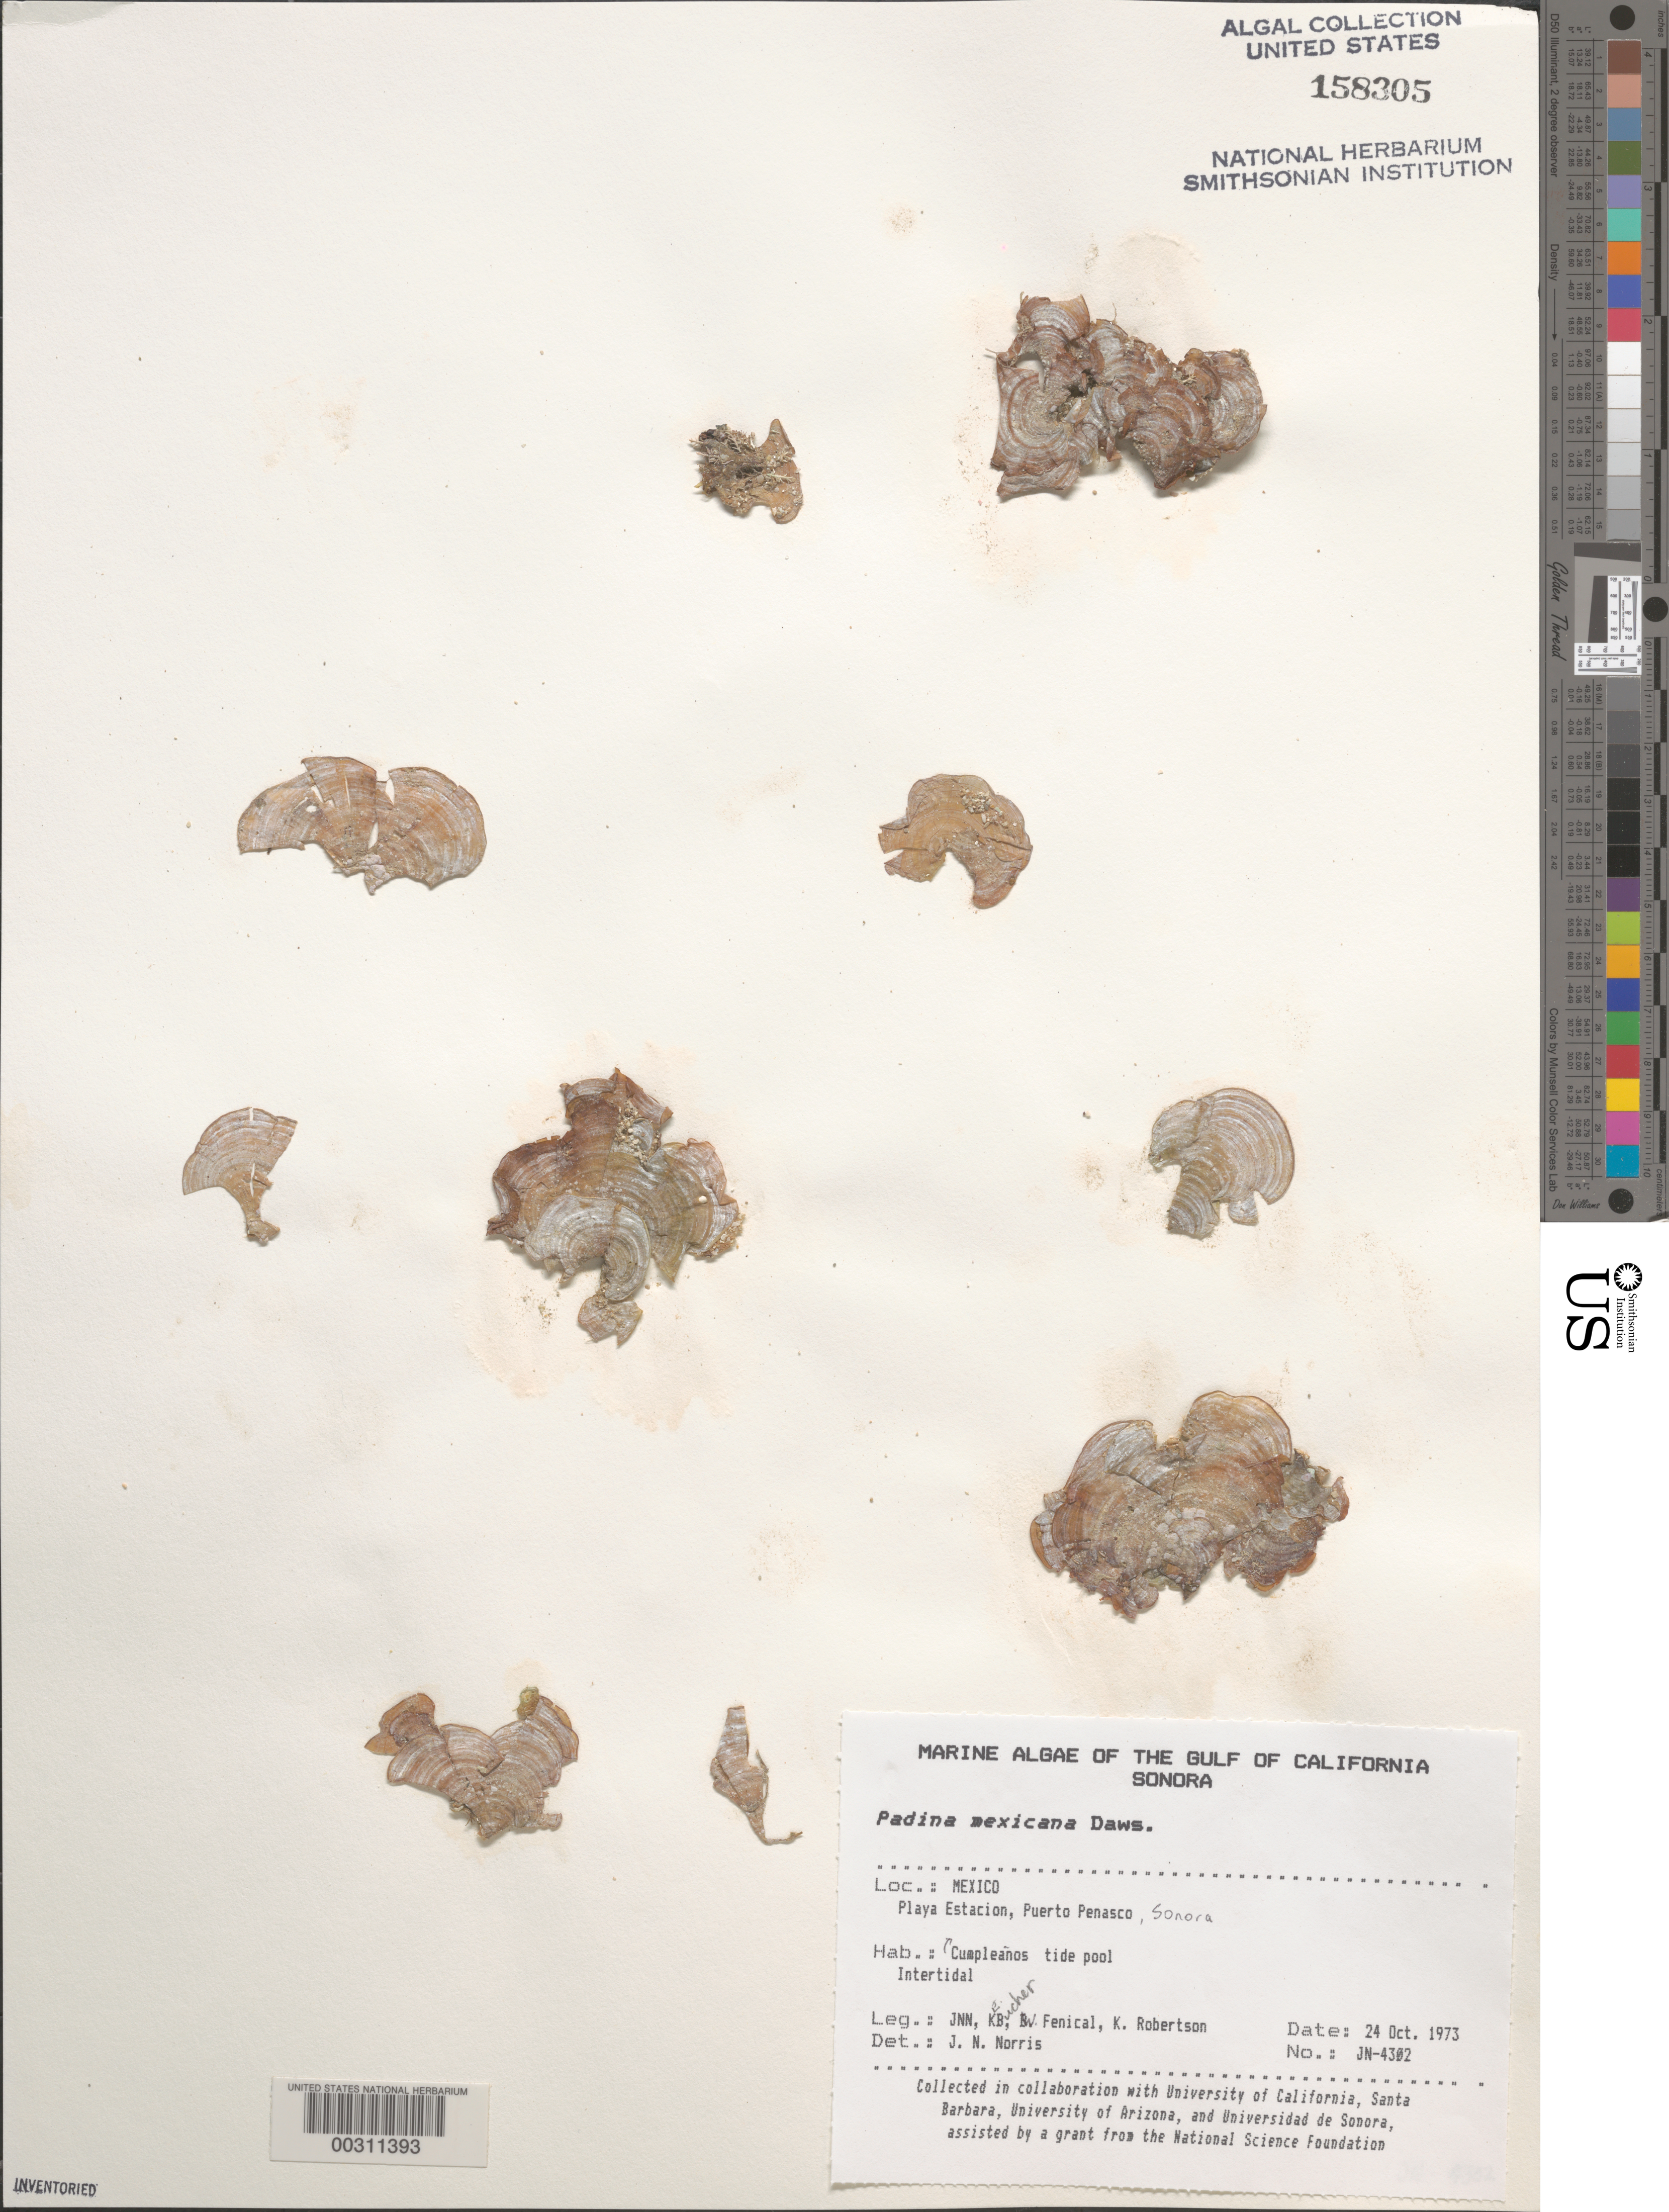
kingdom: Chromista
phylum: Ochrophyta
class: Phaeophyceae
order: Dictyotales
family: Dictyotaceae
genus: Padina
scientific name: Padina mexicana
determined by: Norris, James N.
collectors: J. N. Norris, K. E. Bucher, W. Fenical & K. Robertson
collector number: JN-4302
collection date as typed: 24 Oct 1973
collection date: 1973-10-24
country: Mexico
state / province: Sonora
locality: Playa Estacion, Puerto Penasco, Cumpleanos Tide Pool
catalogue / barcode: US 158305